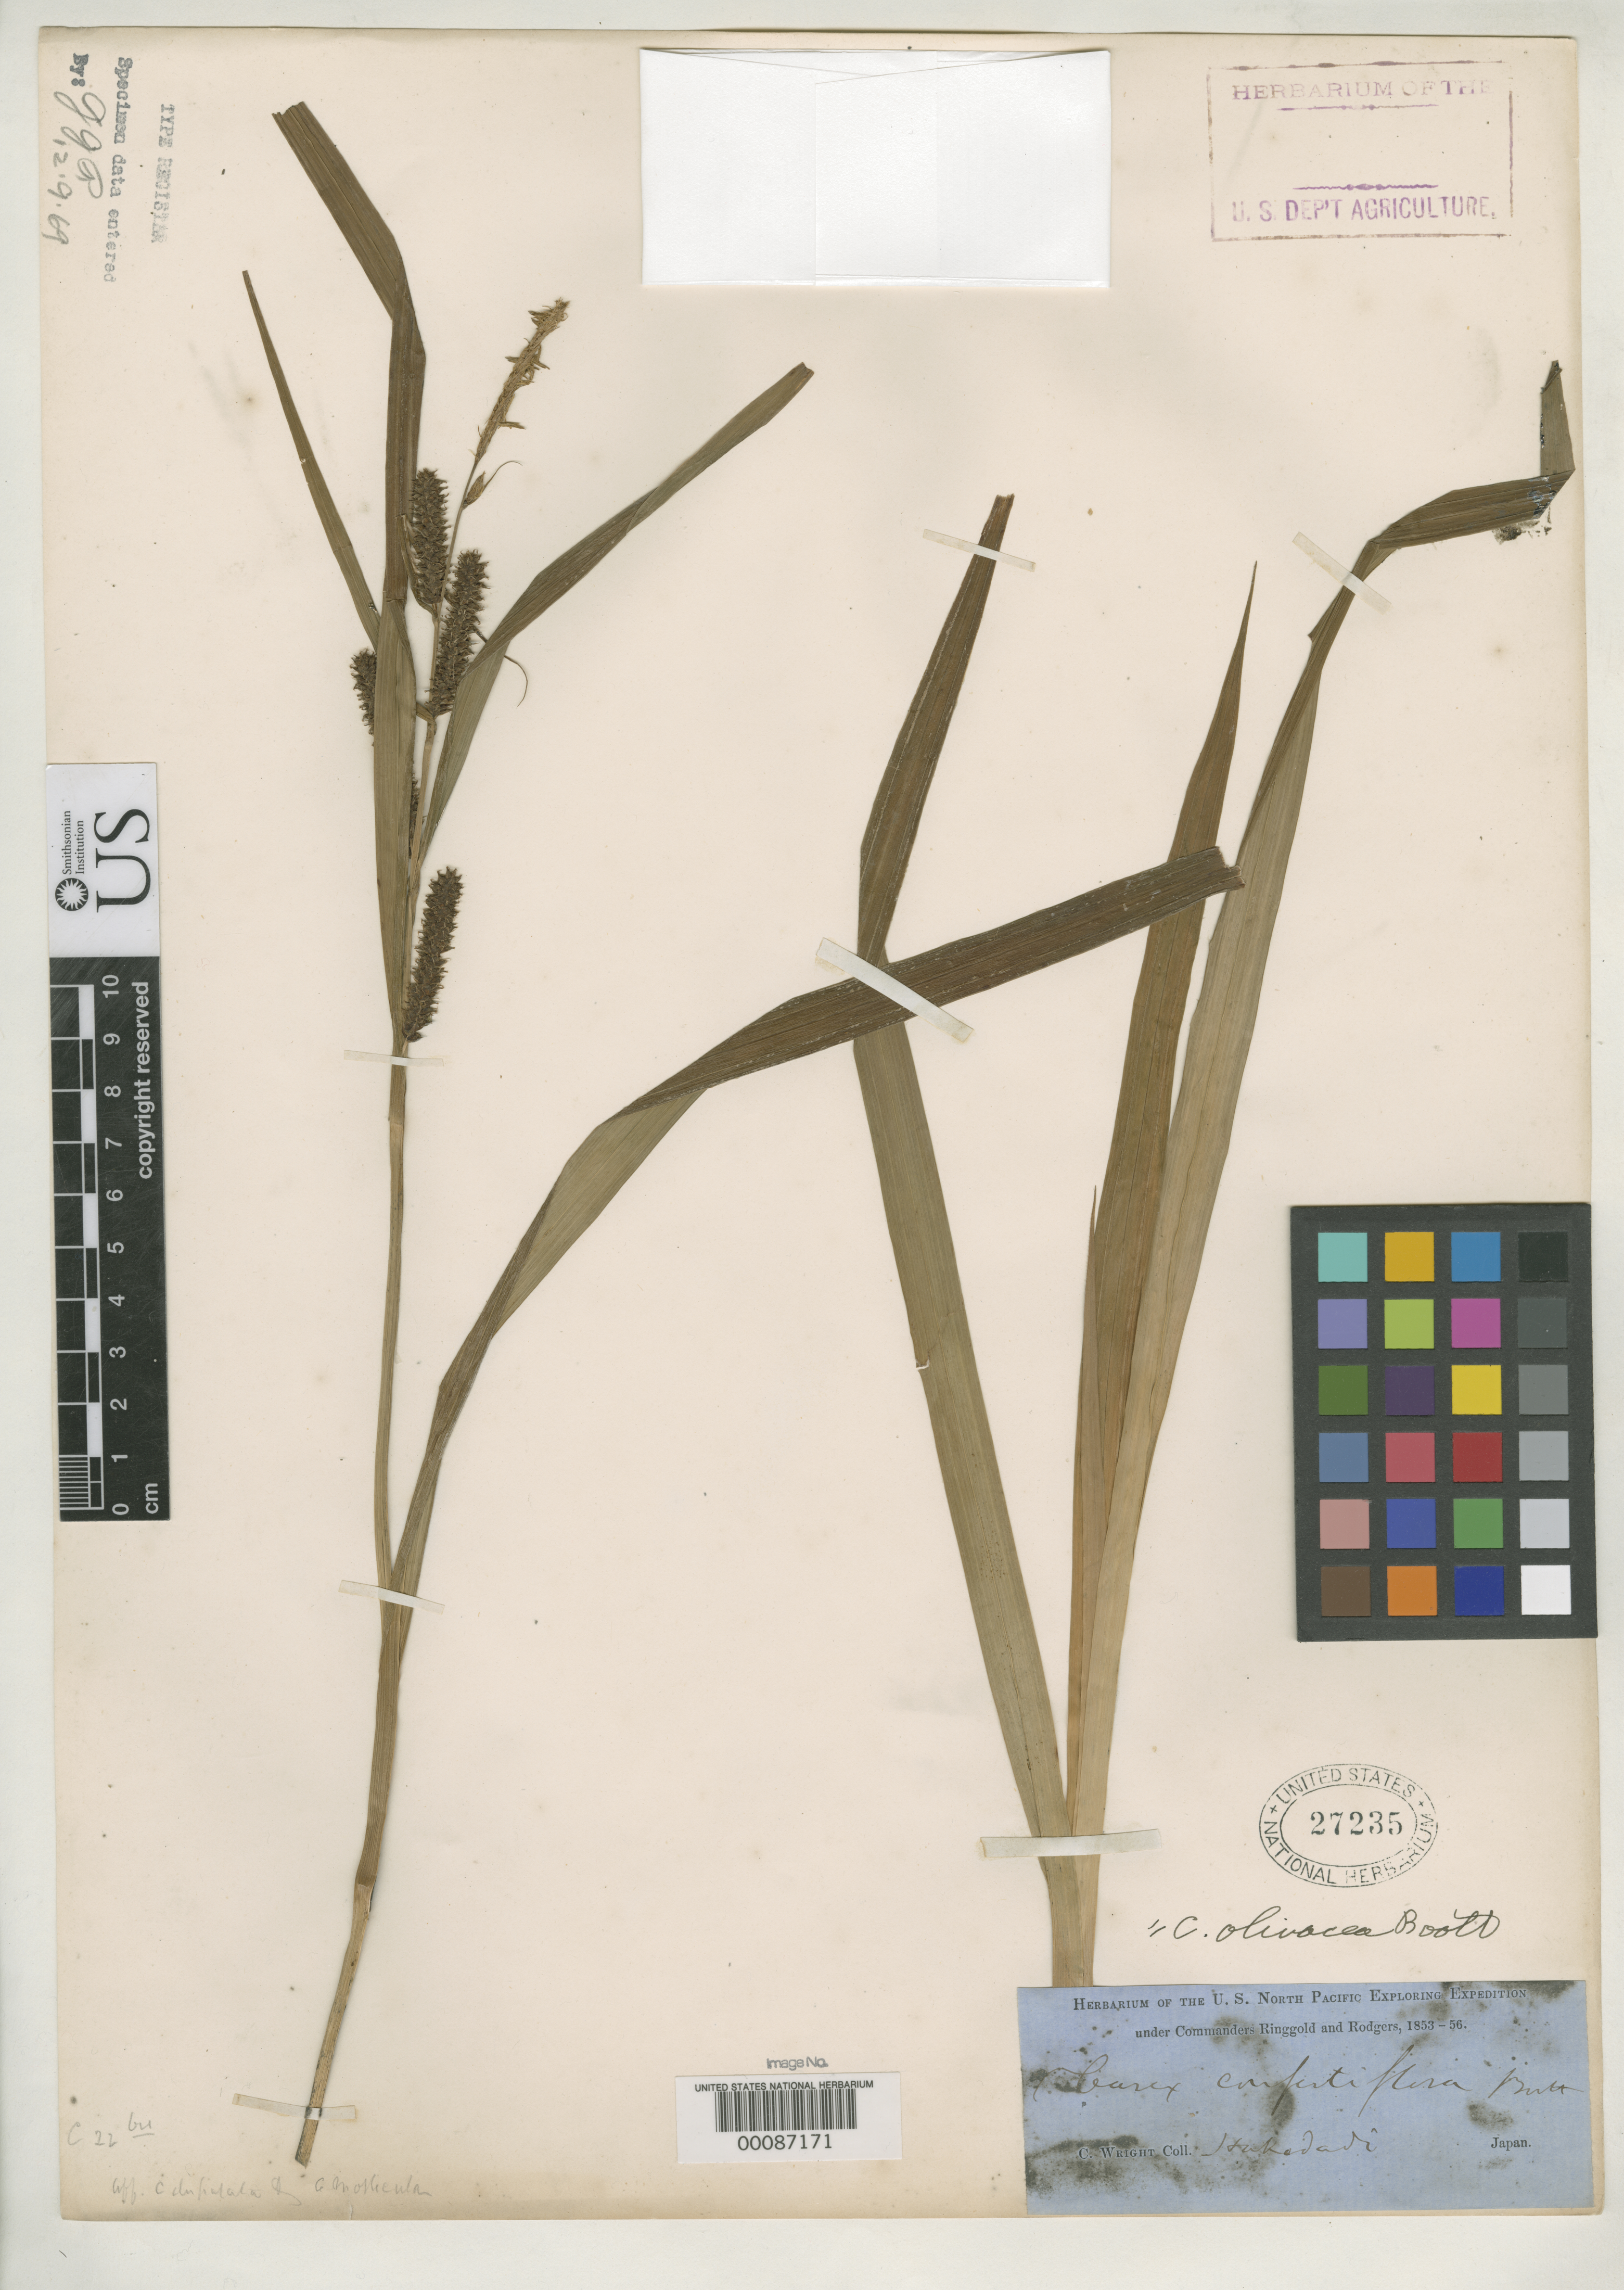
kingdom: Plantae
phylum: Tracheophyta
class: Liliopsida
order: Poales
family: Cyperaceae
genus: Carex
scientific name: Carex confertiflora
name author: Boott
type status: Type Material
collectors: C. Wright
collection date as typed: Jun 1855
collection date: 1855-06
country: Japan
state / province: Hokkaido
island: Hokkaido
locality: Hakodate.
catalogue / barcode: US 27235